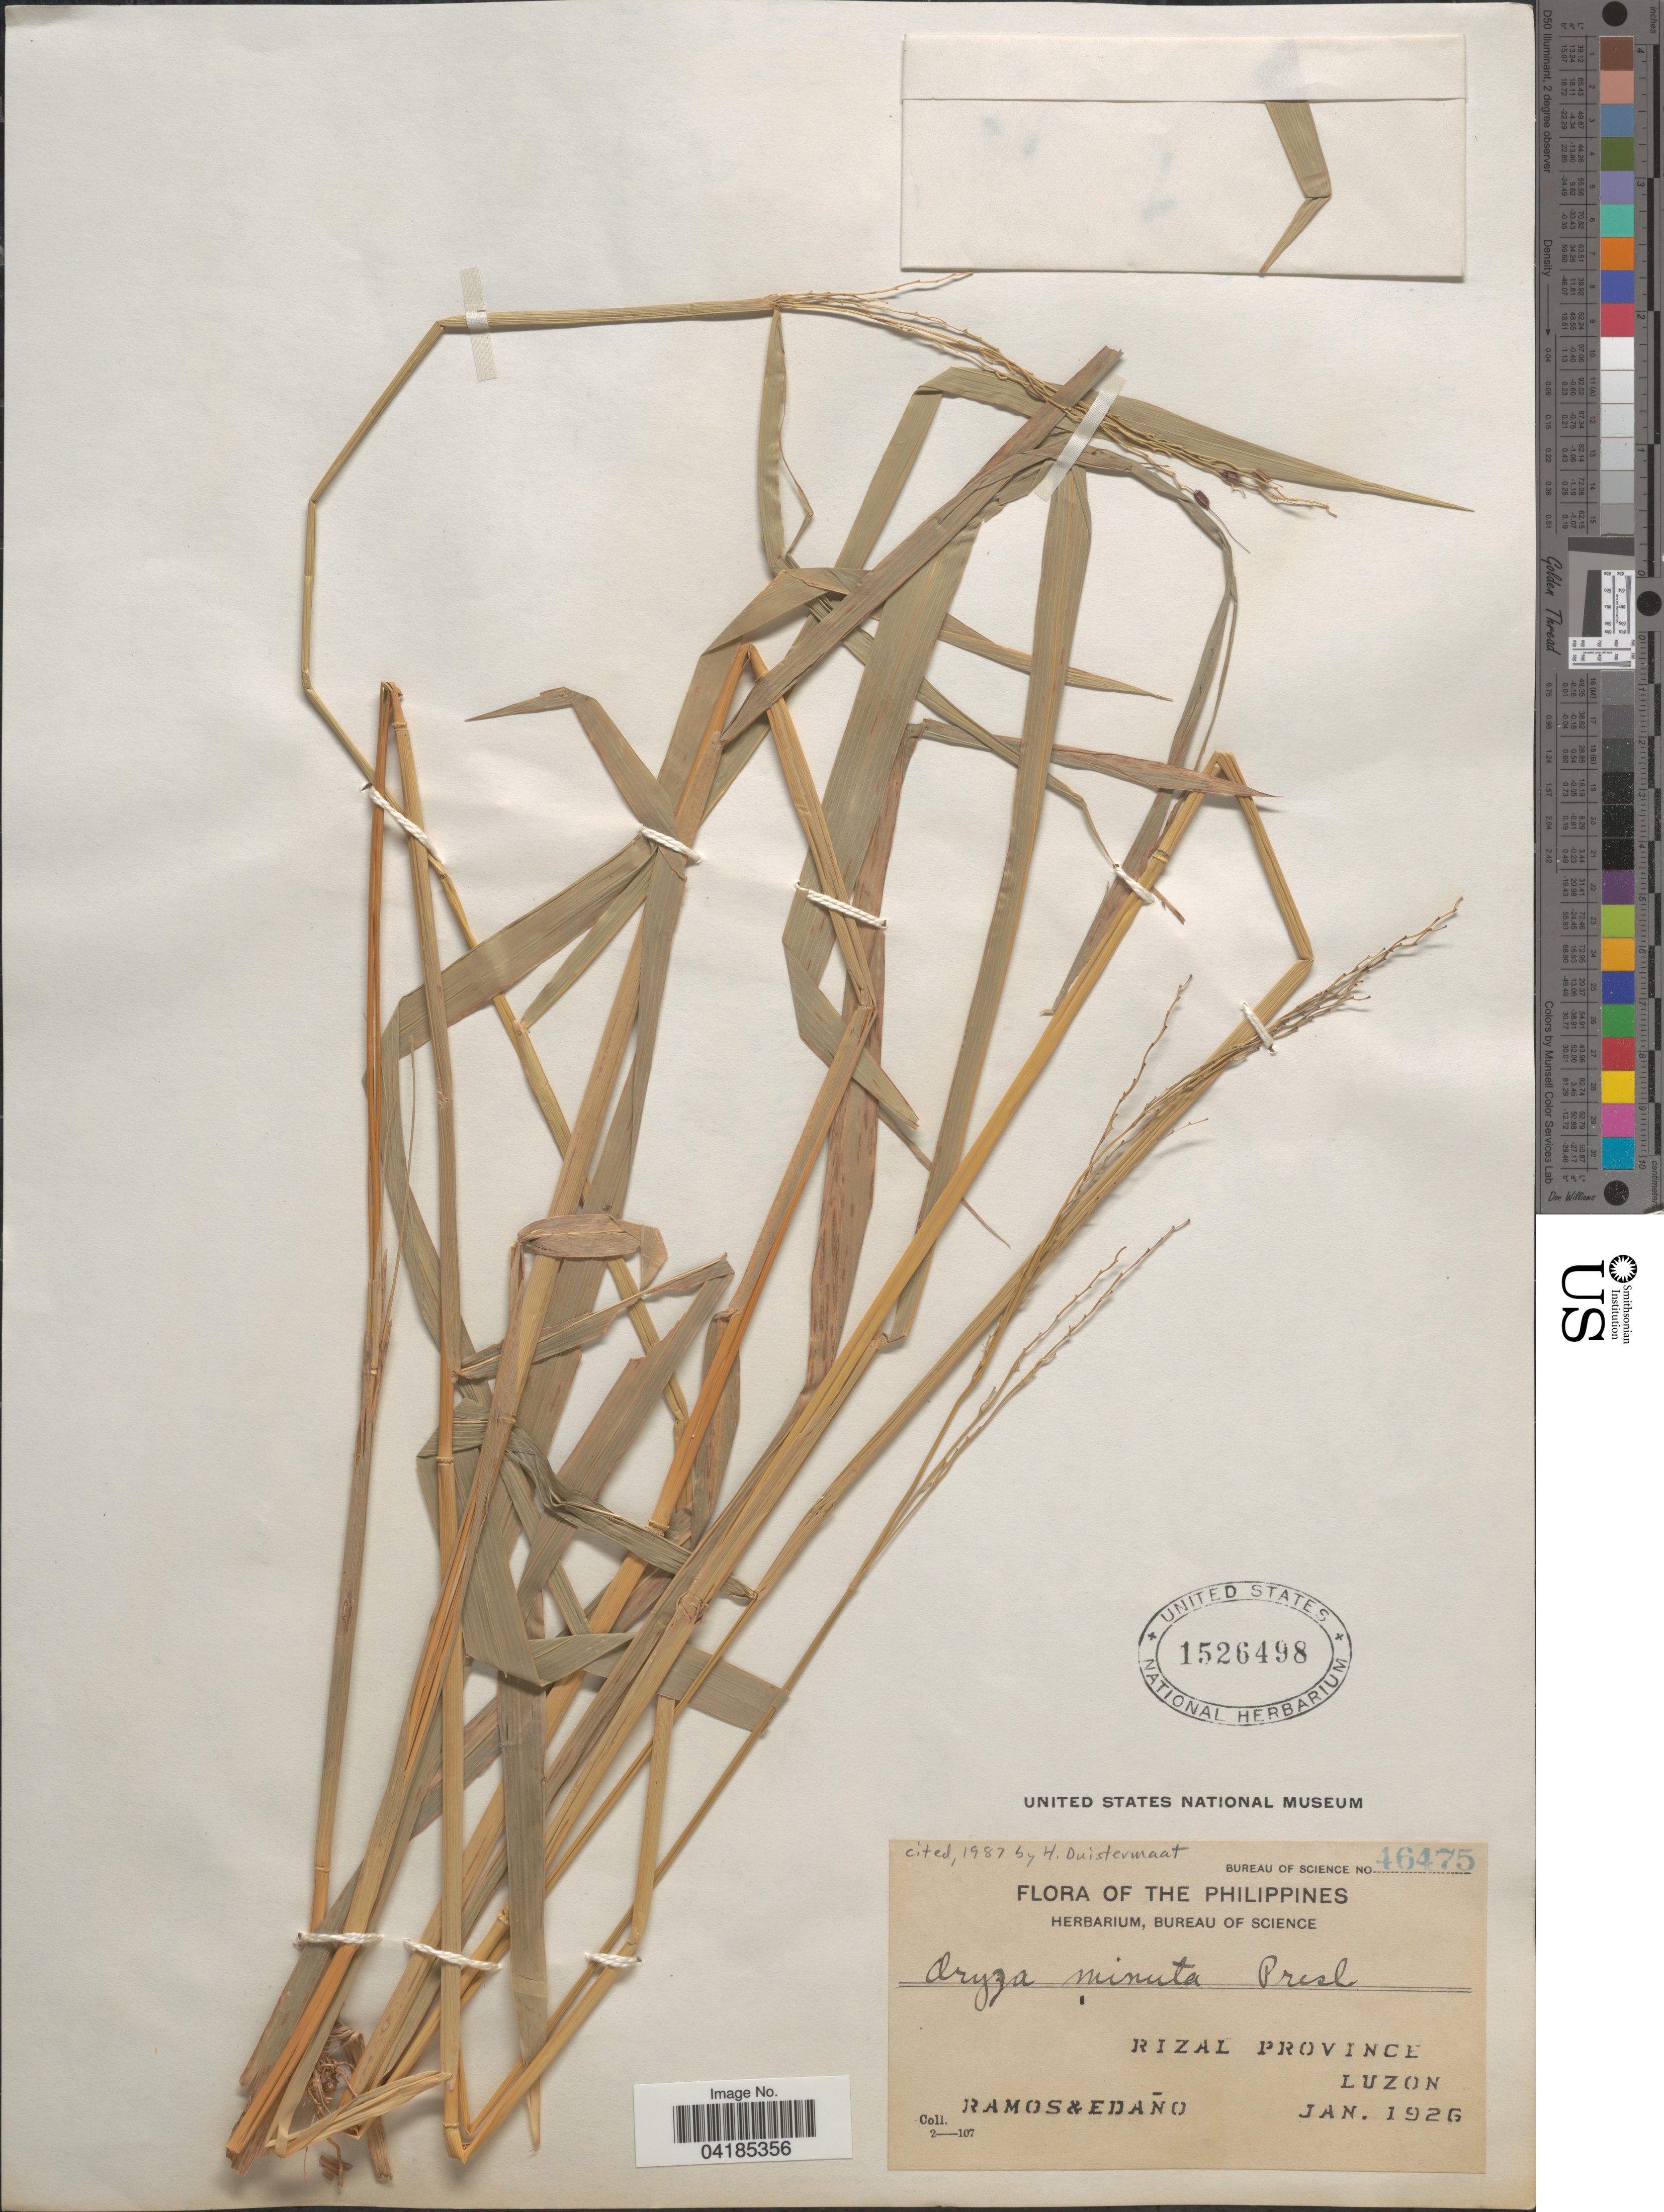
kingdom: Plantae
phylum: Tracheophyta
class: Liliopsida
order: Poales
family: Poaceae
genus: Oryza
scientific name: Oryza latifolia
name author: Desv.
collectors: -. Ramos & -. Edano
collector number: Bureau of Science 46475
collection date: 1926-01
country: Philippines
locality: Rizal Province. Luzon.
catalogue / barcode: US 1526498